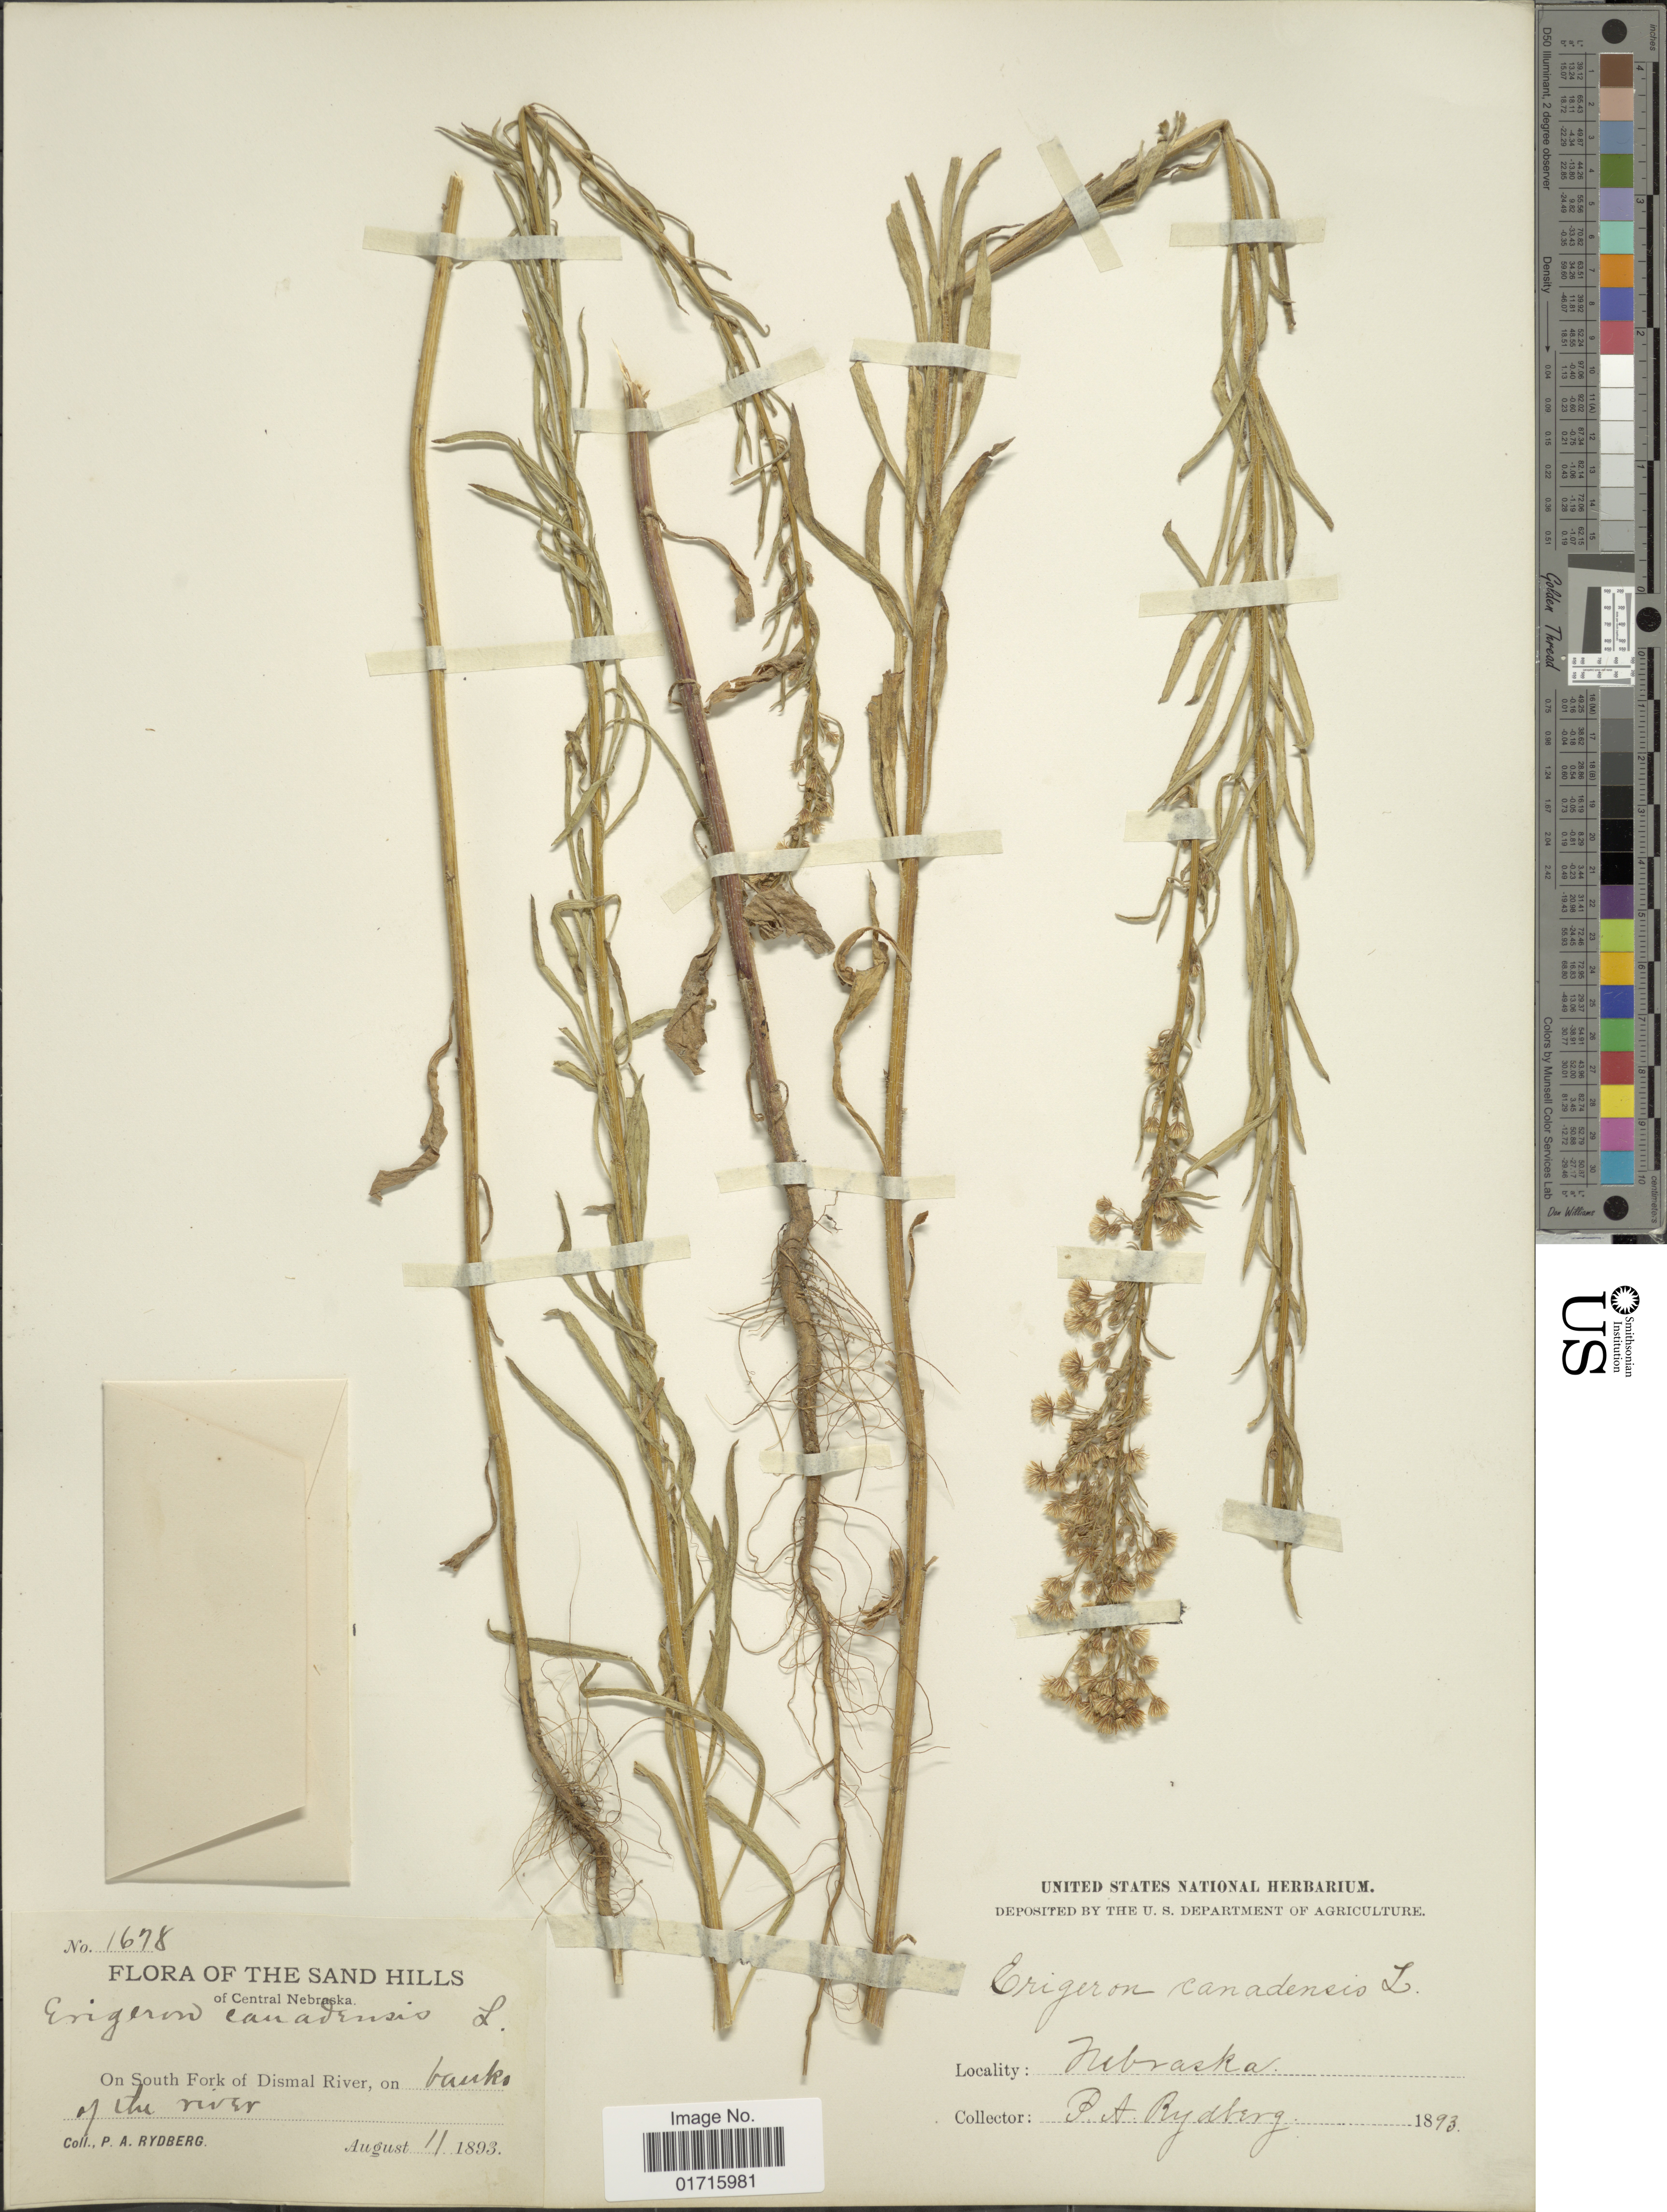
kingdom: Plantae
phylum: Tracheophyta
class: Magnoliopsida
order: Asterales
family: Asteraceae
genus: Conyza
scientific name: Conyza canadensis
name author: (L.) Cronq.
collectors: P. A. Rydberg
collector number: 1678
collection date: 1893-08-11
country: United States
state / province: Nebraska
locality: The Sand Hills. Central Nebraska, On South Fork of Dismal River, on banks of the river